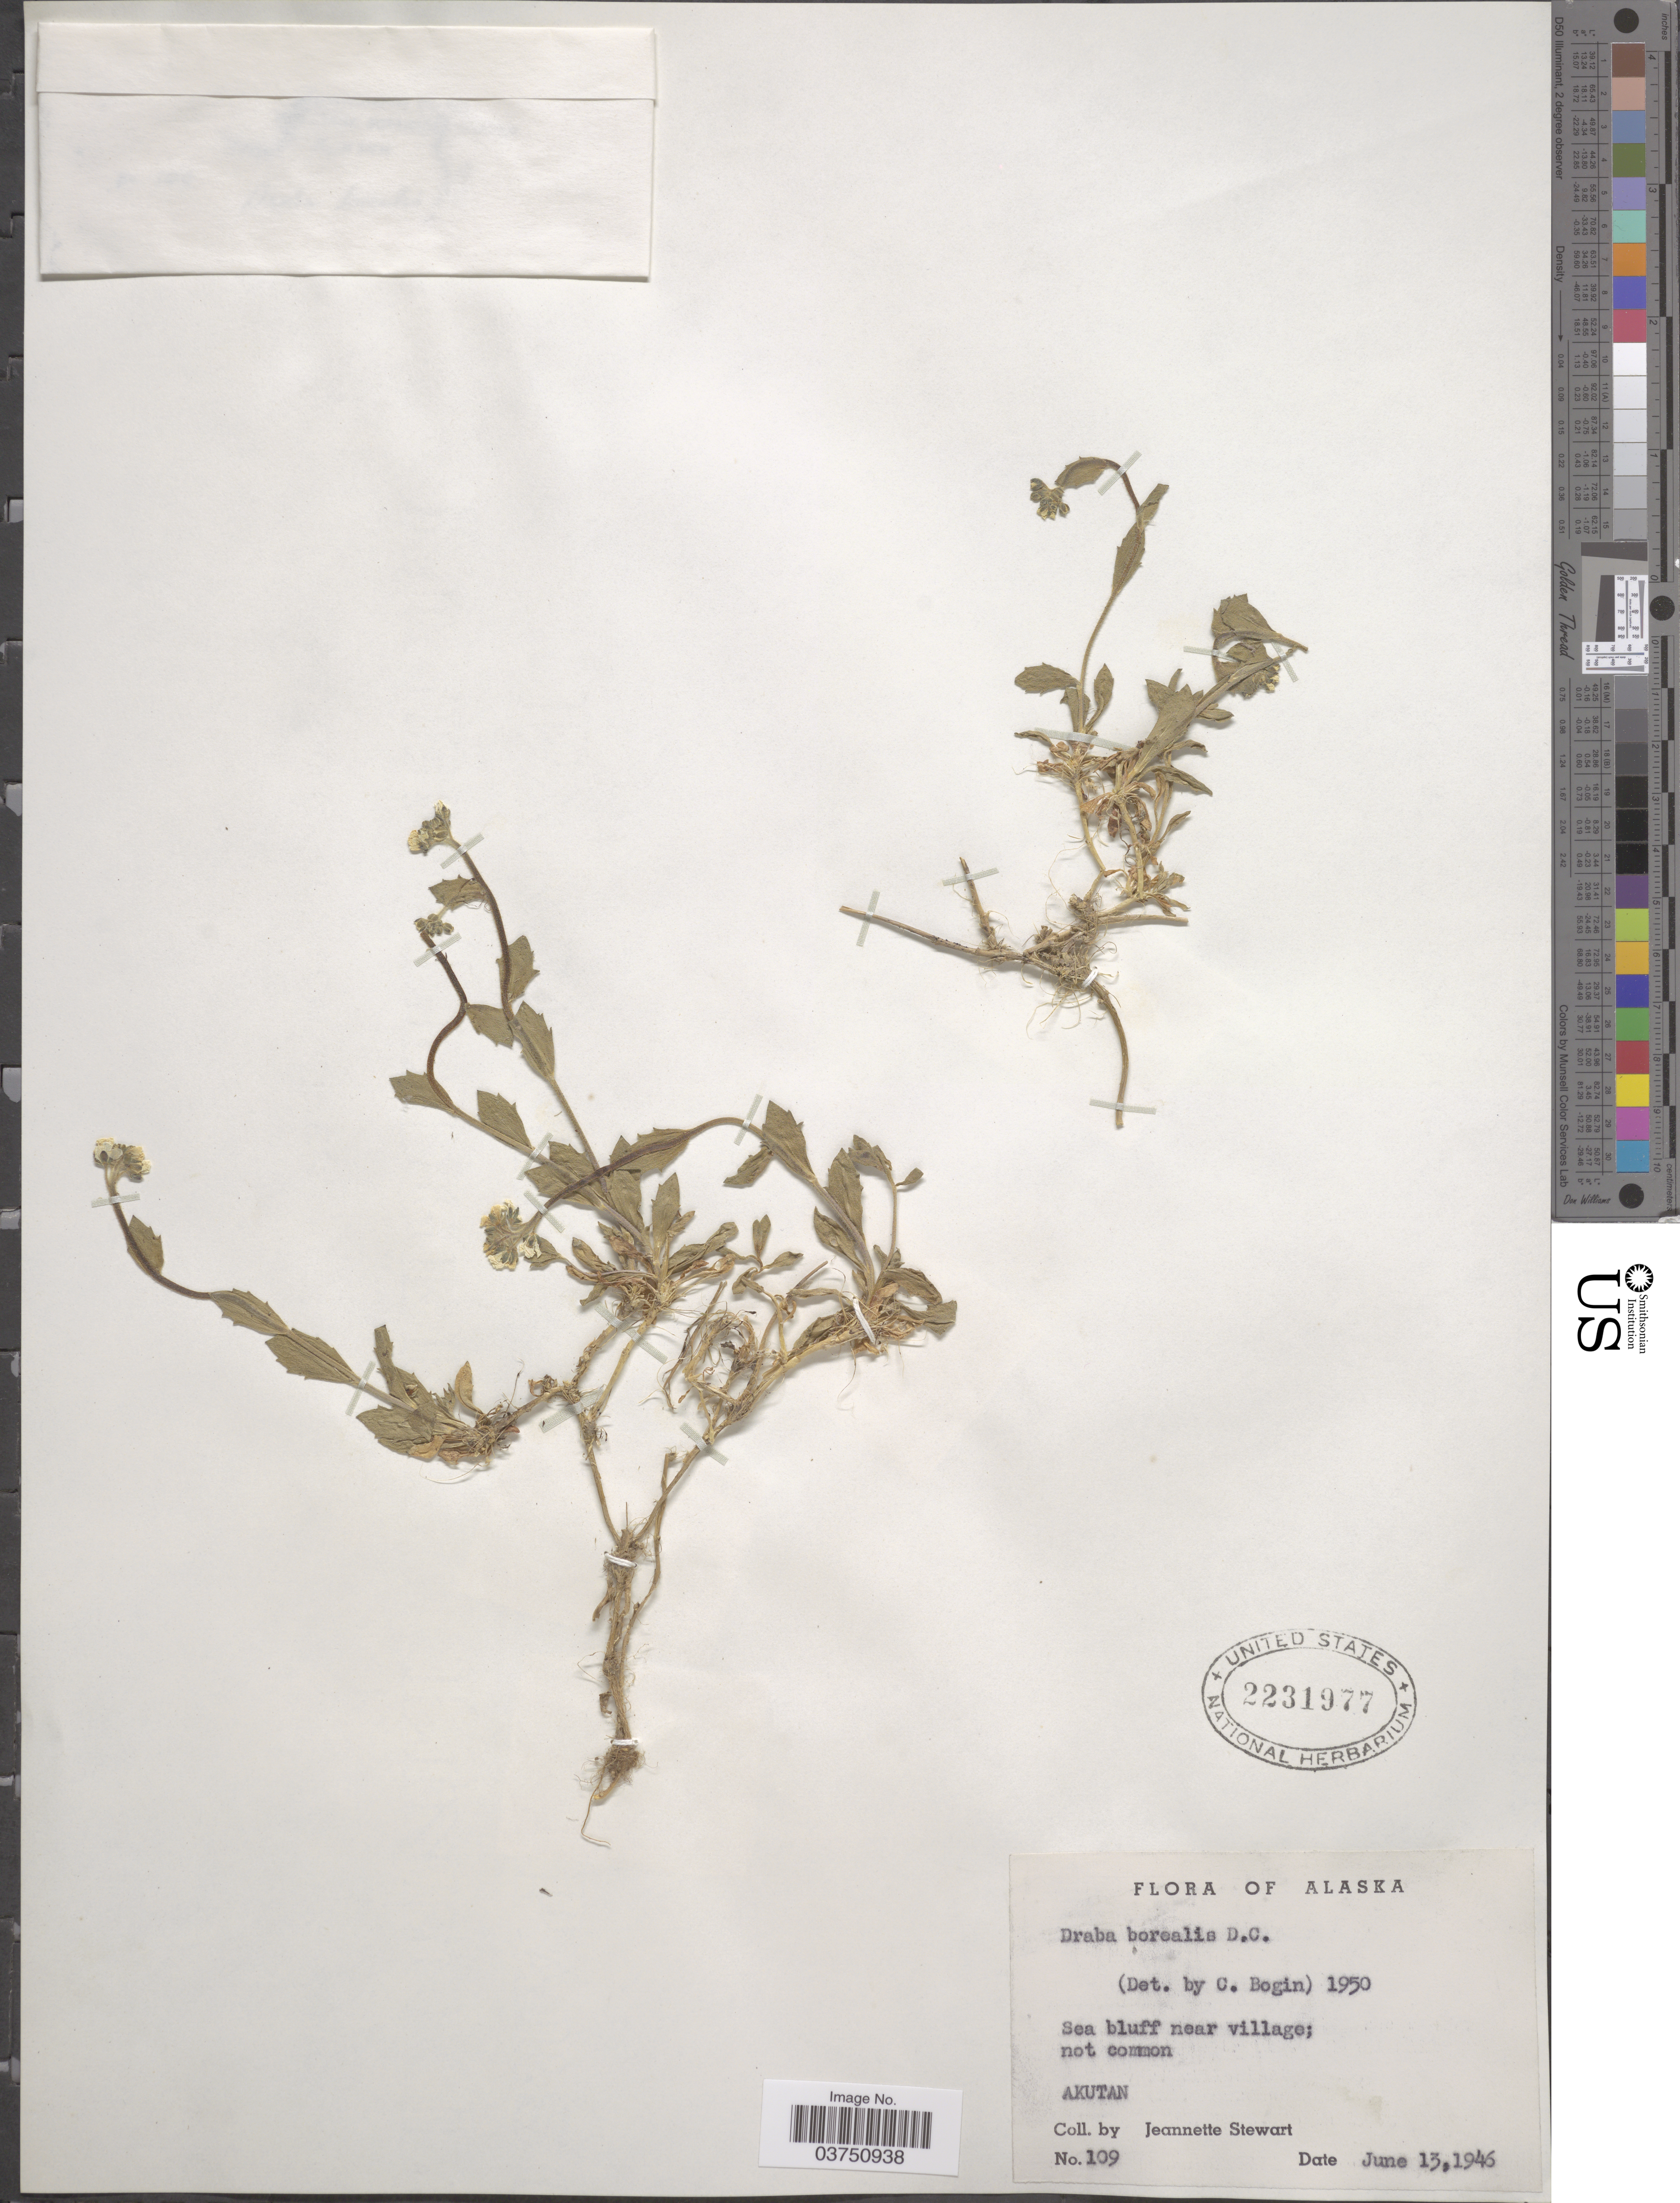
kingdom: Plantae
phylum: Tracheophyta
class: Magnoliopsida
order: Brassicales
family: Brassicaceae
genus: Draba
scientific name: Draba borealis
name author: DC.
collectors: J. Stewart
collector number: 109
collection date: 1946-06-13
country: United States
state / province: Alaska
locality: Sea bluff near village; Akutan.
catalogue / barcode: US 2231977